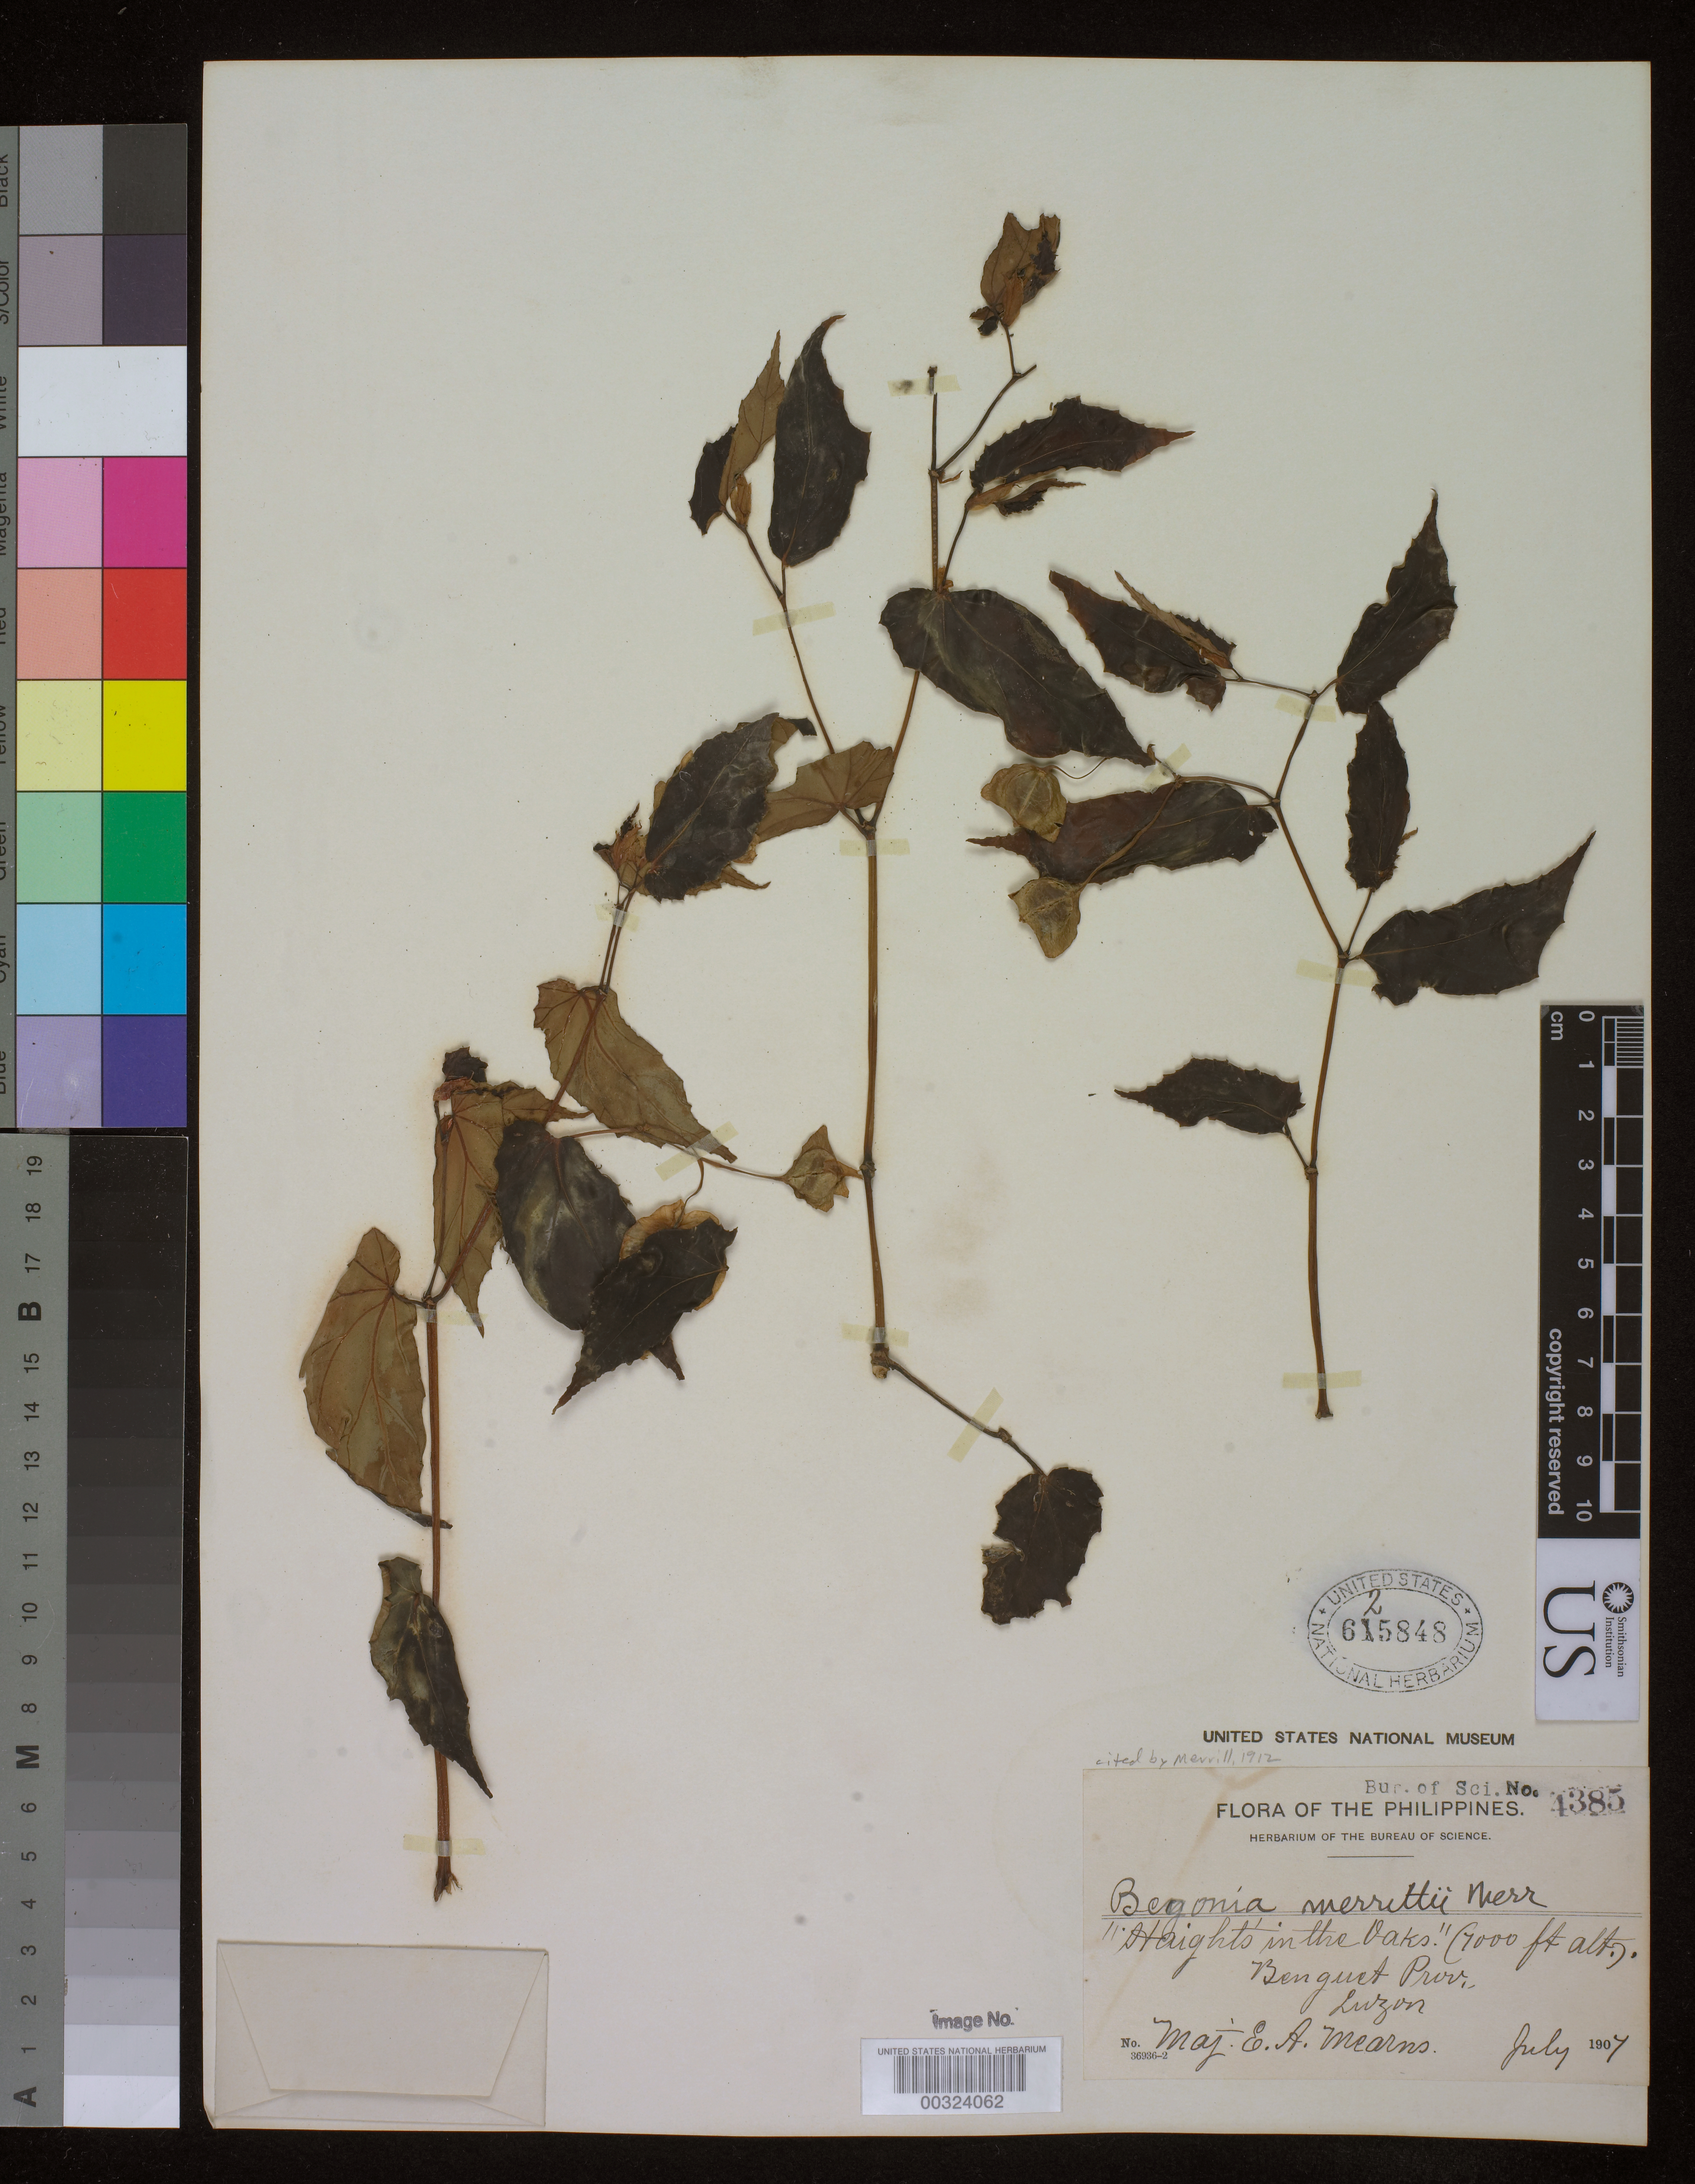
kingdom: Plantae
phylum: Tracheophyta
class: Magnoliopsida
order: Cucurbitales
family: Begoniaceae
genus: Begonia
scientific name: Begonia merrittii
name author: Merr.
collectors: E. A. Mearns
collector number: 4385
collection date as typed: Jul 1907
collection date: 1907-07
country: Philippines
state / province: Cordillera (Administrative Region)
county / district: Benguet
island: Luzon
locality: "straights in the oaks"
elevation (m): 2134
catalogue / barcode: US 615848